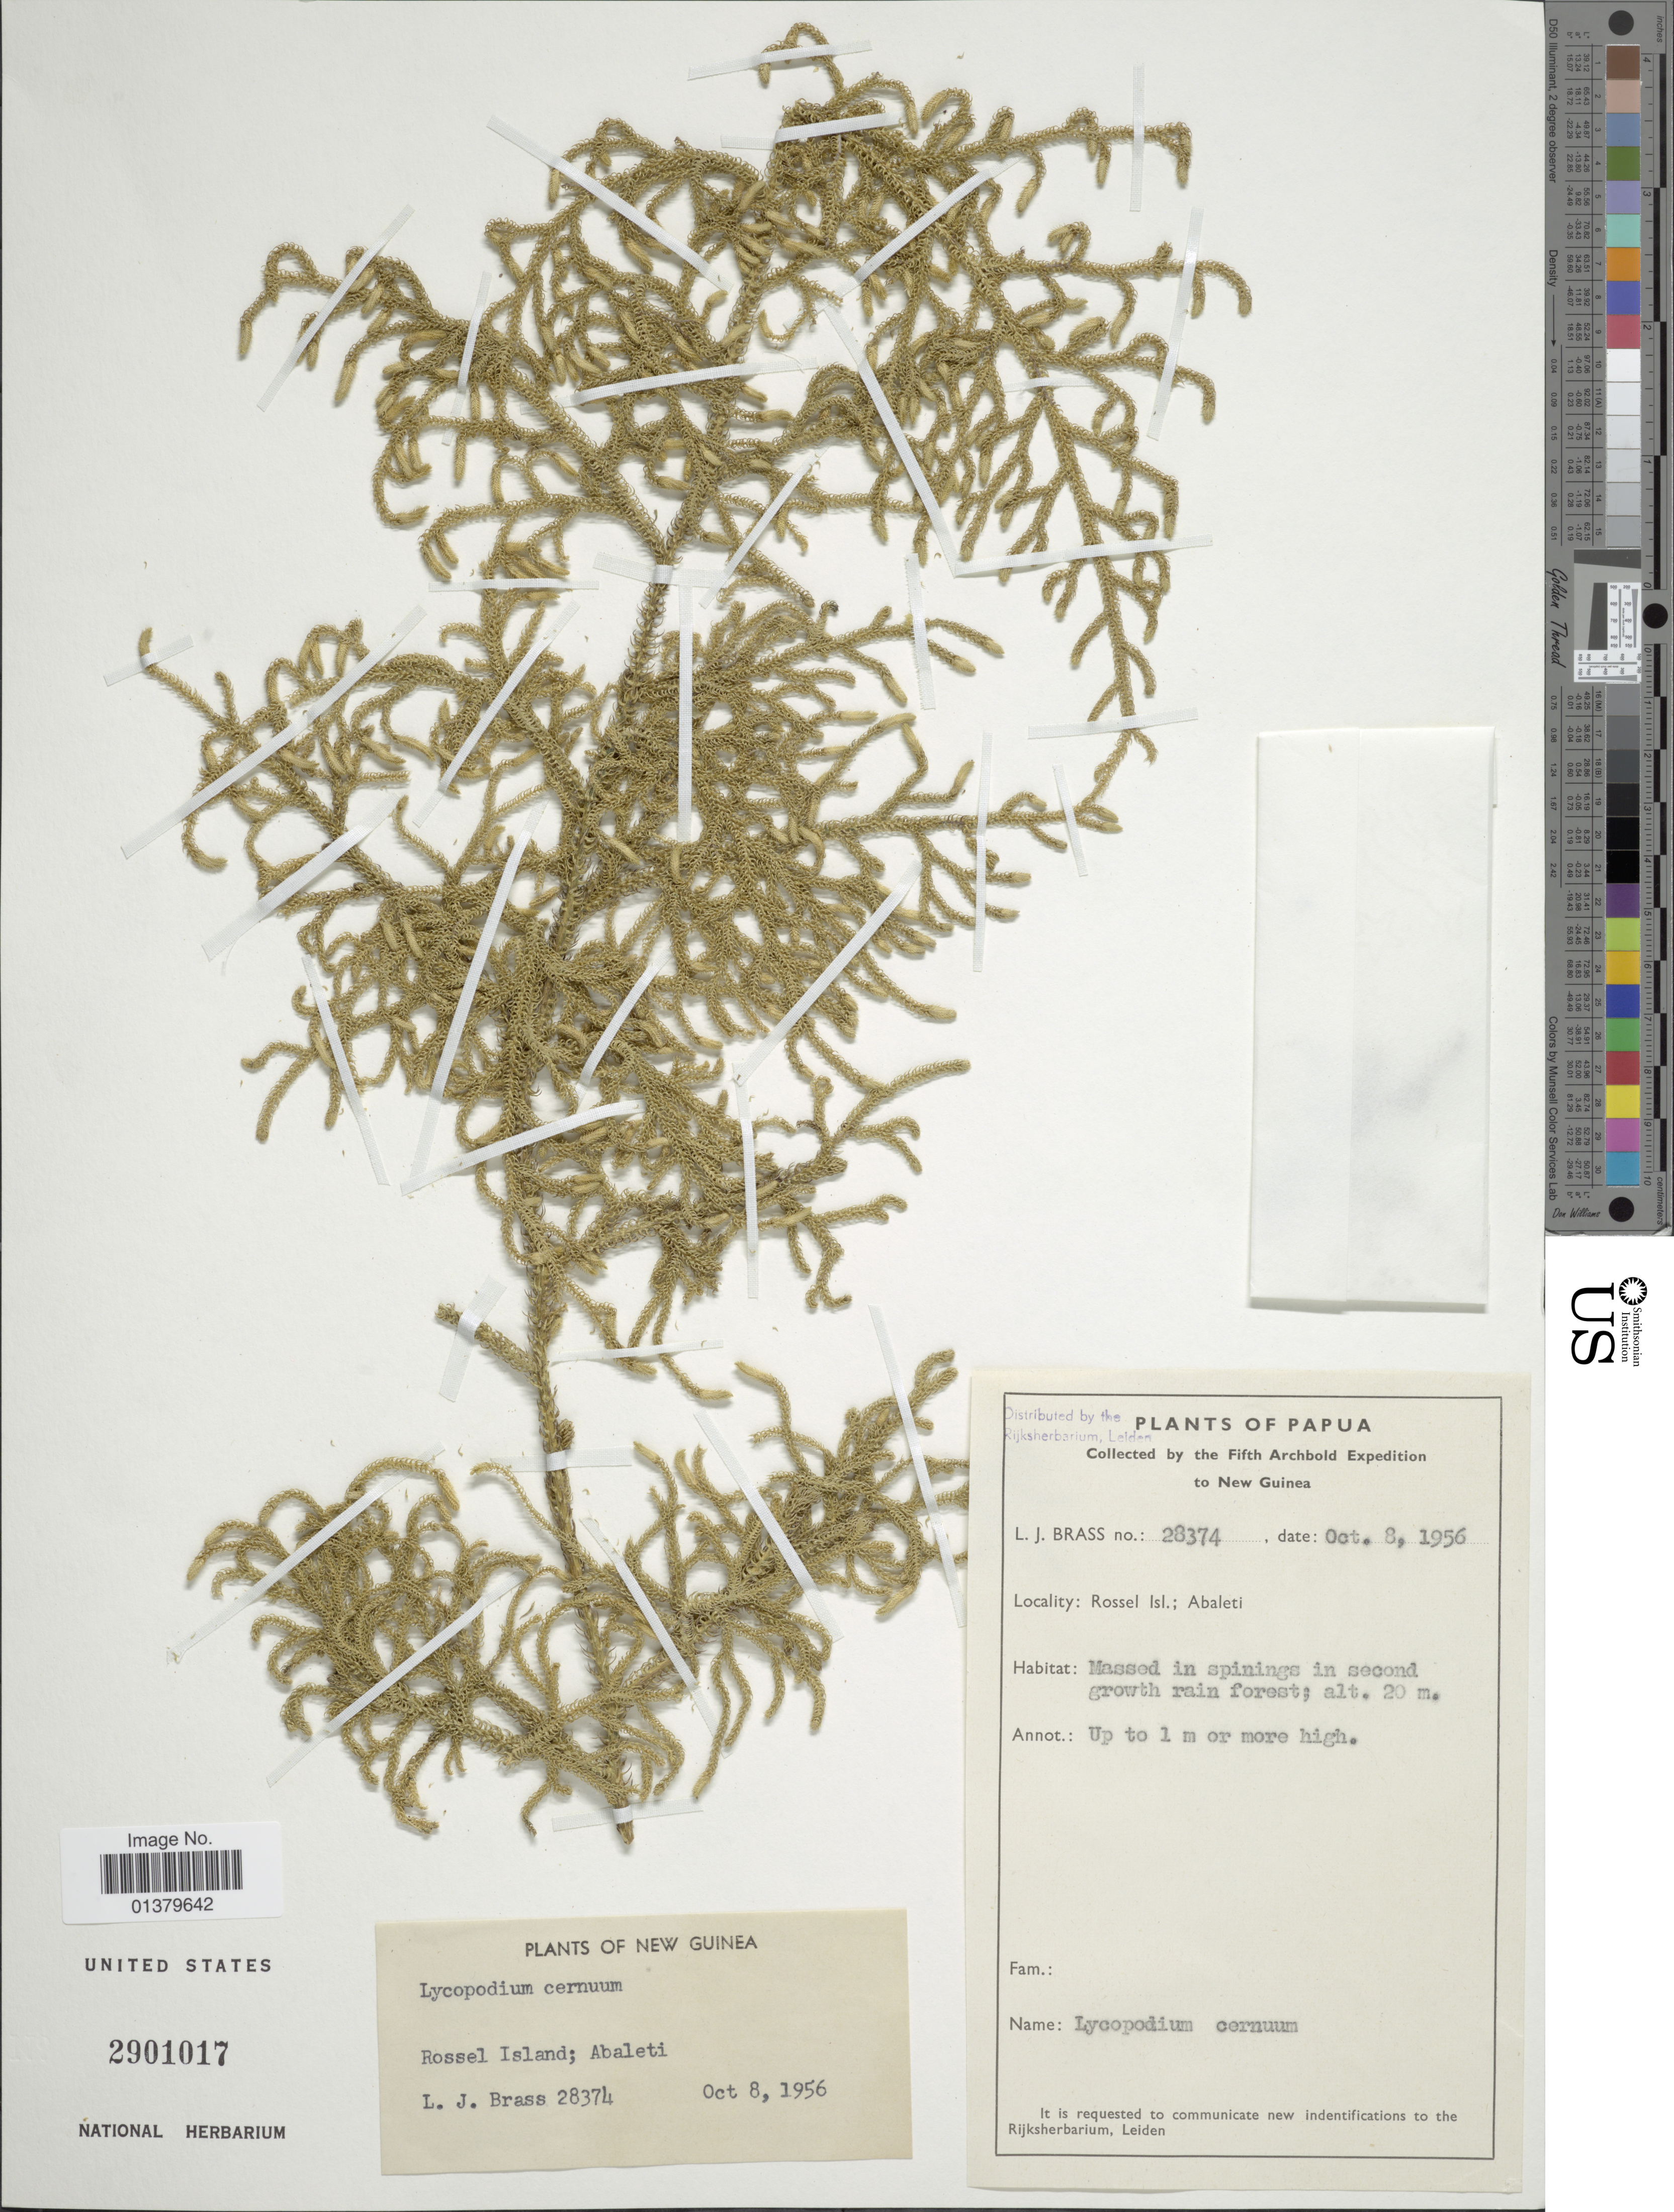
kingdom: Plantae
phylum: Tracheophyta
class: Lycopodiopsida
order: Lycopodiales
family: Lycopodiaceae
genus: Palhinhaea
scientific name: Palhinhaea cernua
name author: (L.) Vasc. & Franco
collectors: L. J. Brass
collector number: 28374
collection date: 1956-10-08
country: Papua New Guinea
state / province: Milne Bay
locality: Rossel Isl; Abaleti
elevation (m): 20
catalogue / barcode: US 2901017